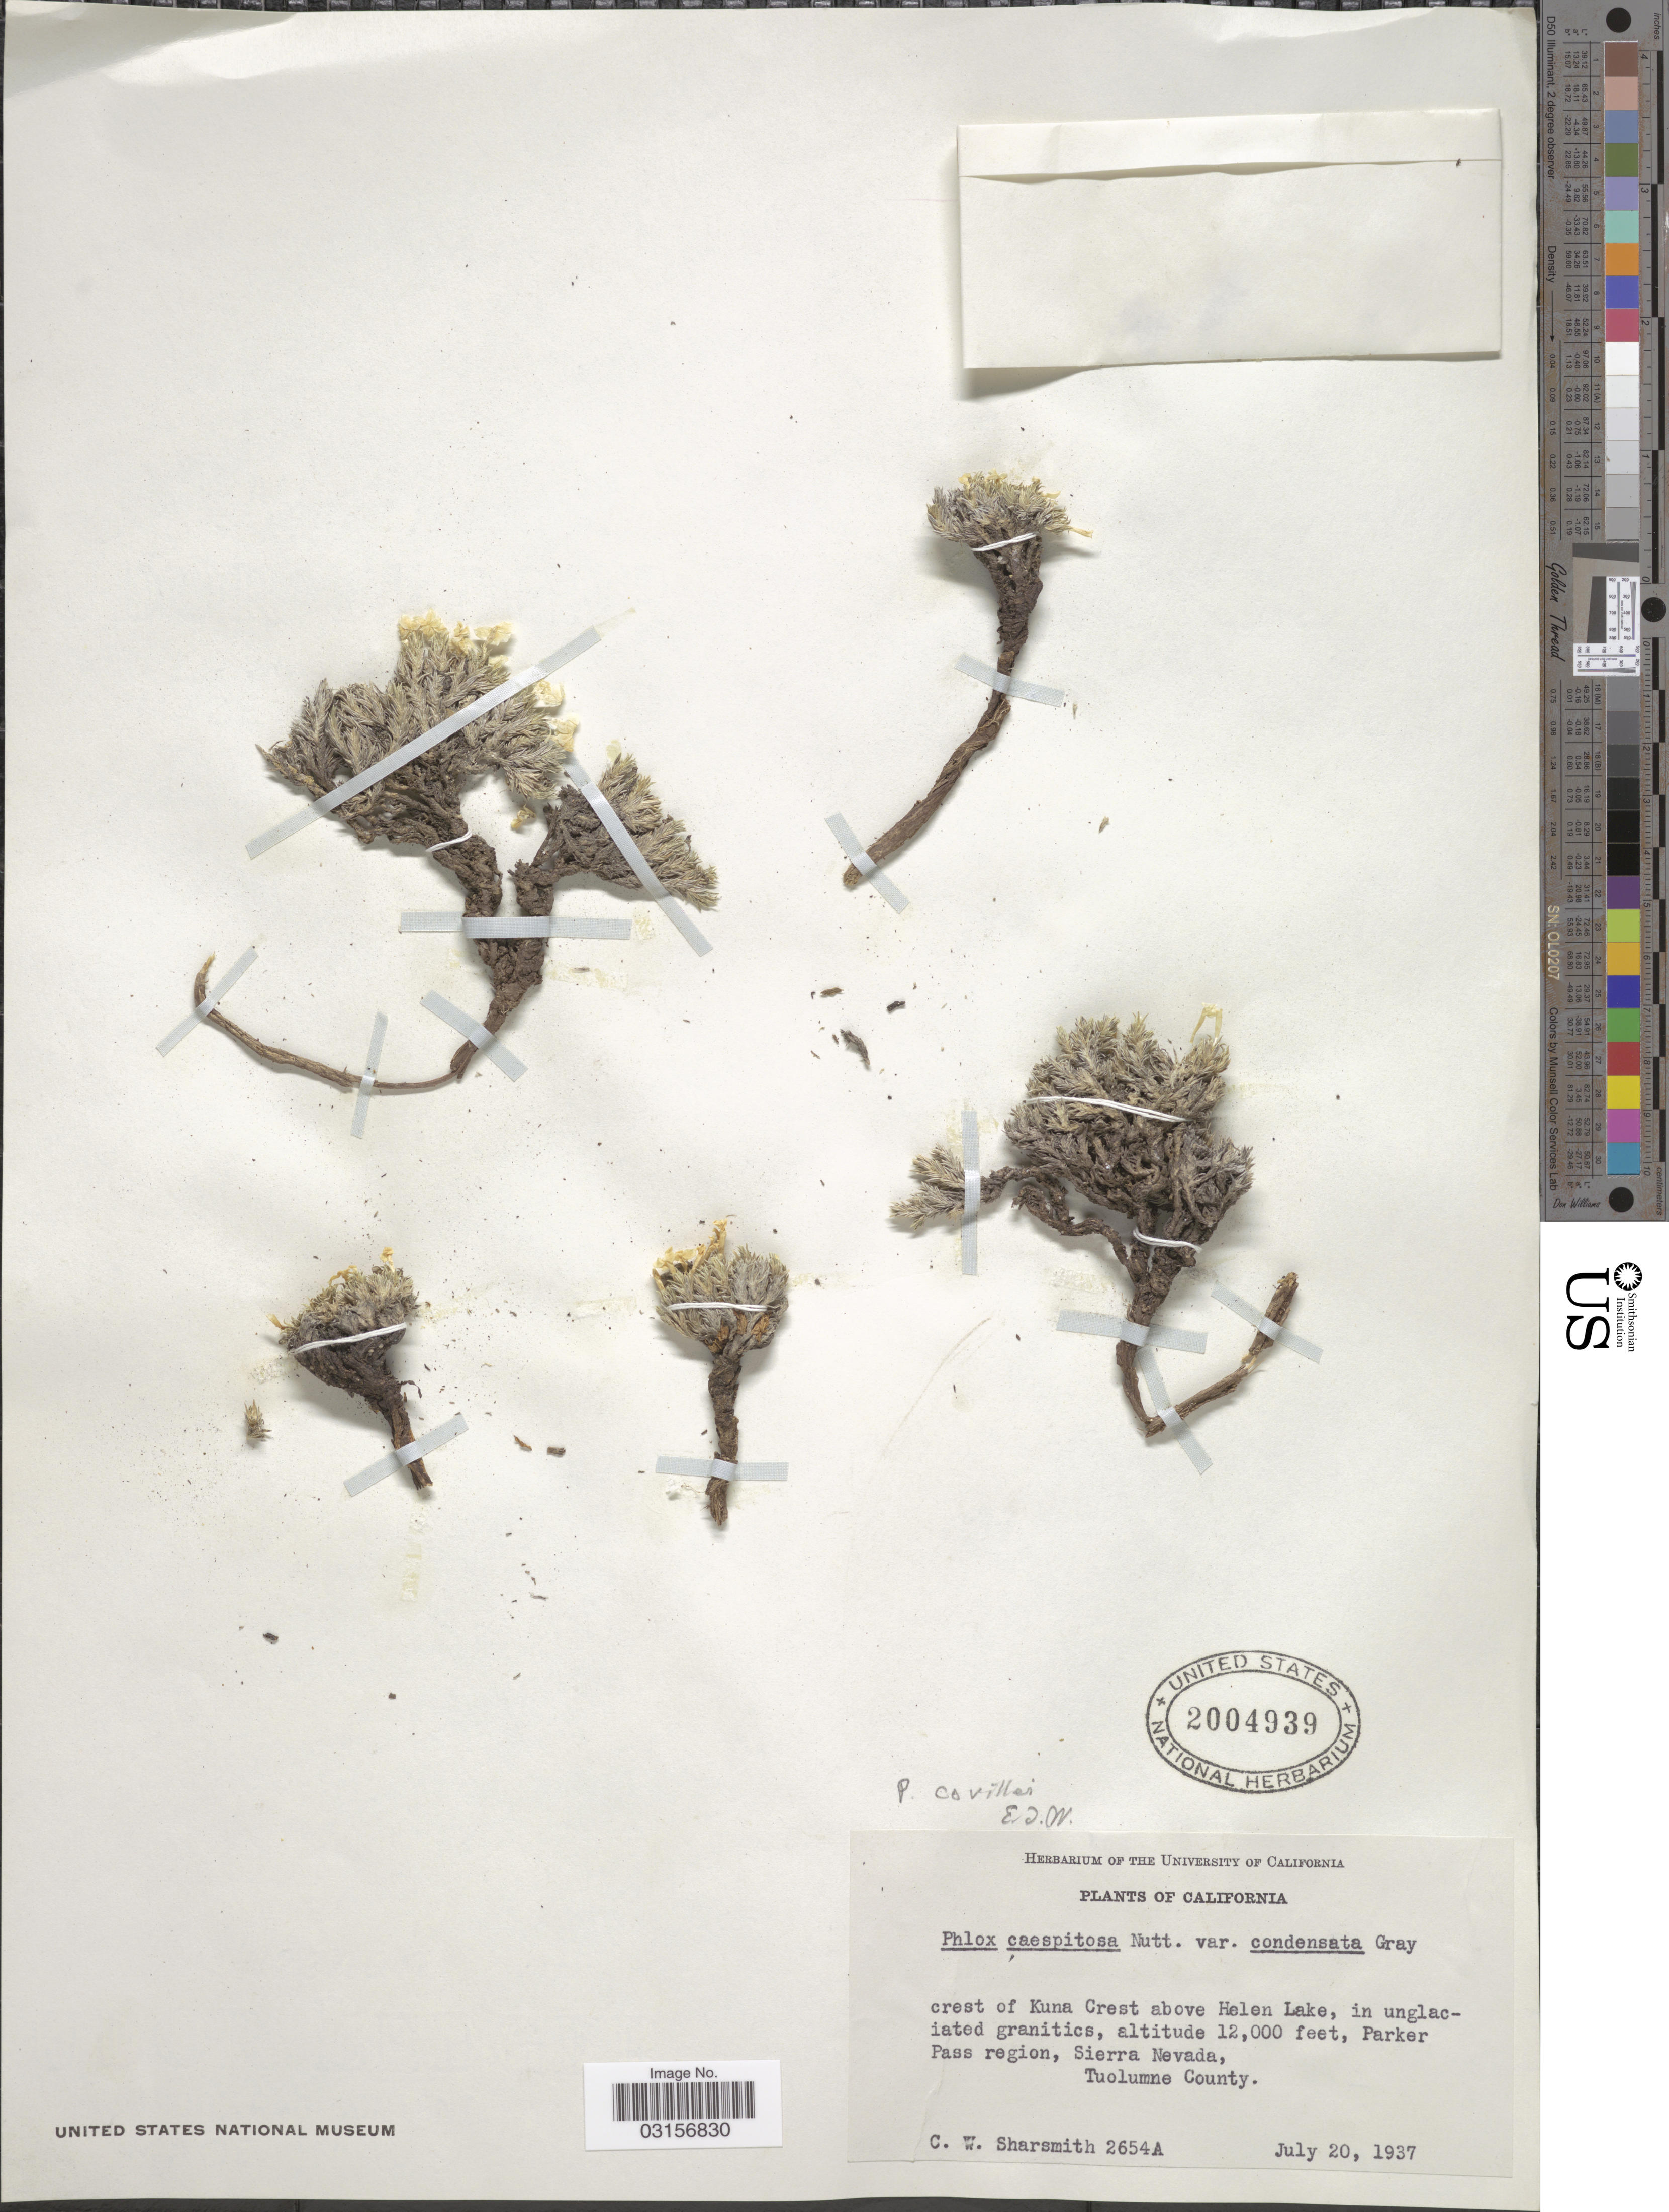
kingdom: Plantae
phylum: Tracheophyta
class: Magnoliopsida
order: Ericales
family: Polemoniaceae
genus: Phlox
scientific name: Phlox condensata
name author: (A. Gray) E.E. Nelson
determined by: Mayfield, M. H.; Ferguson, C. J.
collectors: C. Sharsmith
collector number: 2654A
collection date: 1937-07-20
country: United States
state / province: California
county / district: Tuolumne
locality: Crest of Kuna Crest above Helen Lake, Parker Pass region, Sierra Nevada, Tuolumne County.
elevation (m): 3658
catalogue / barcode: US 2004939